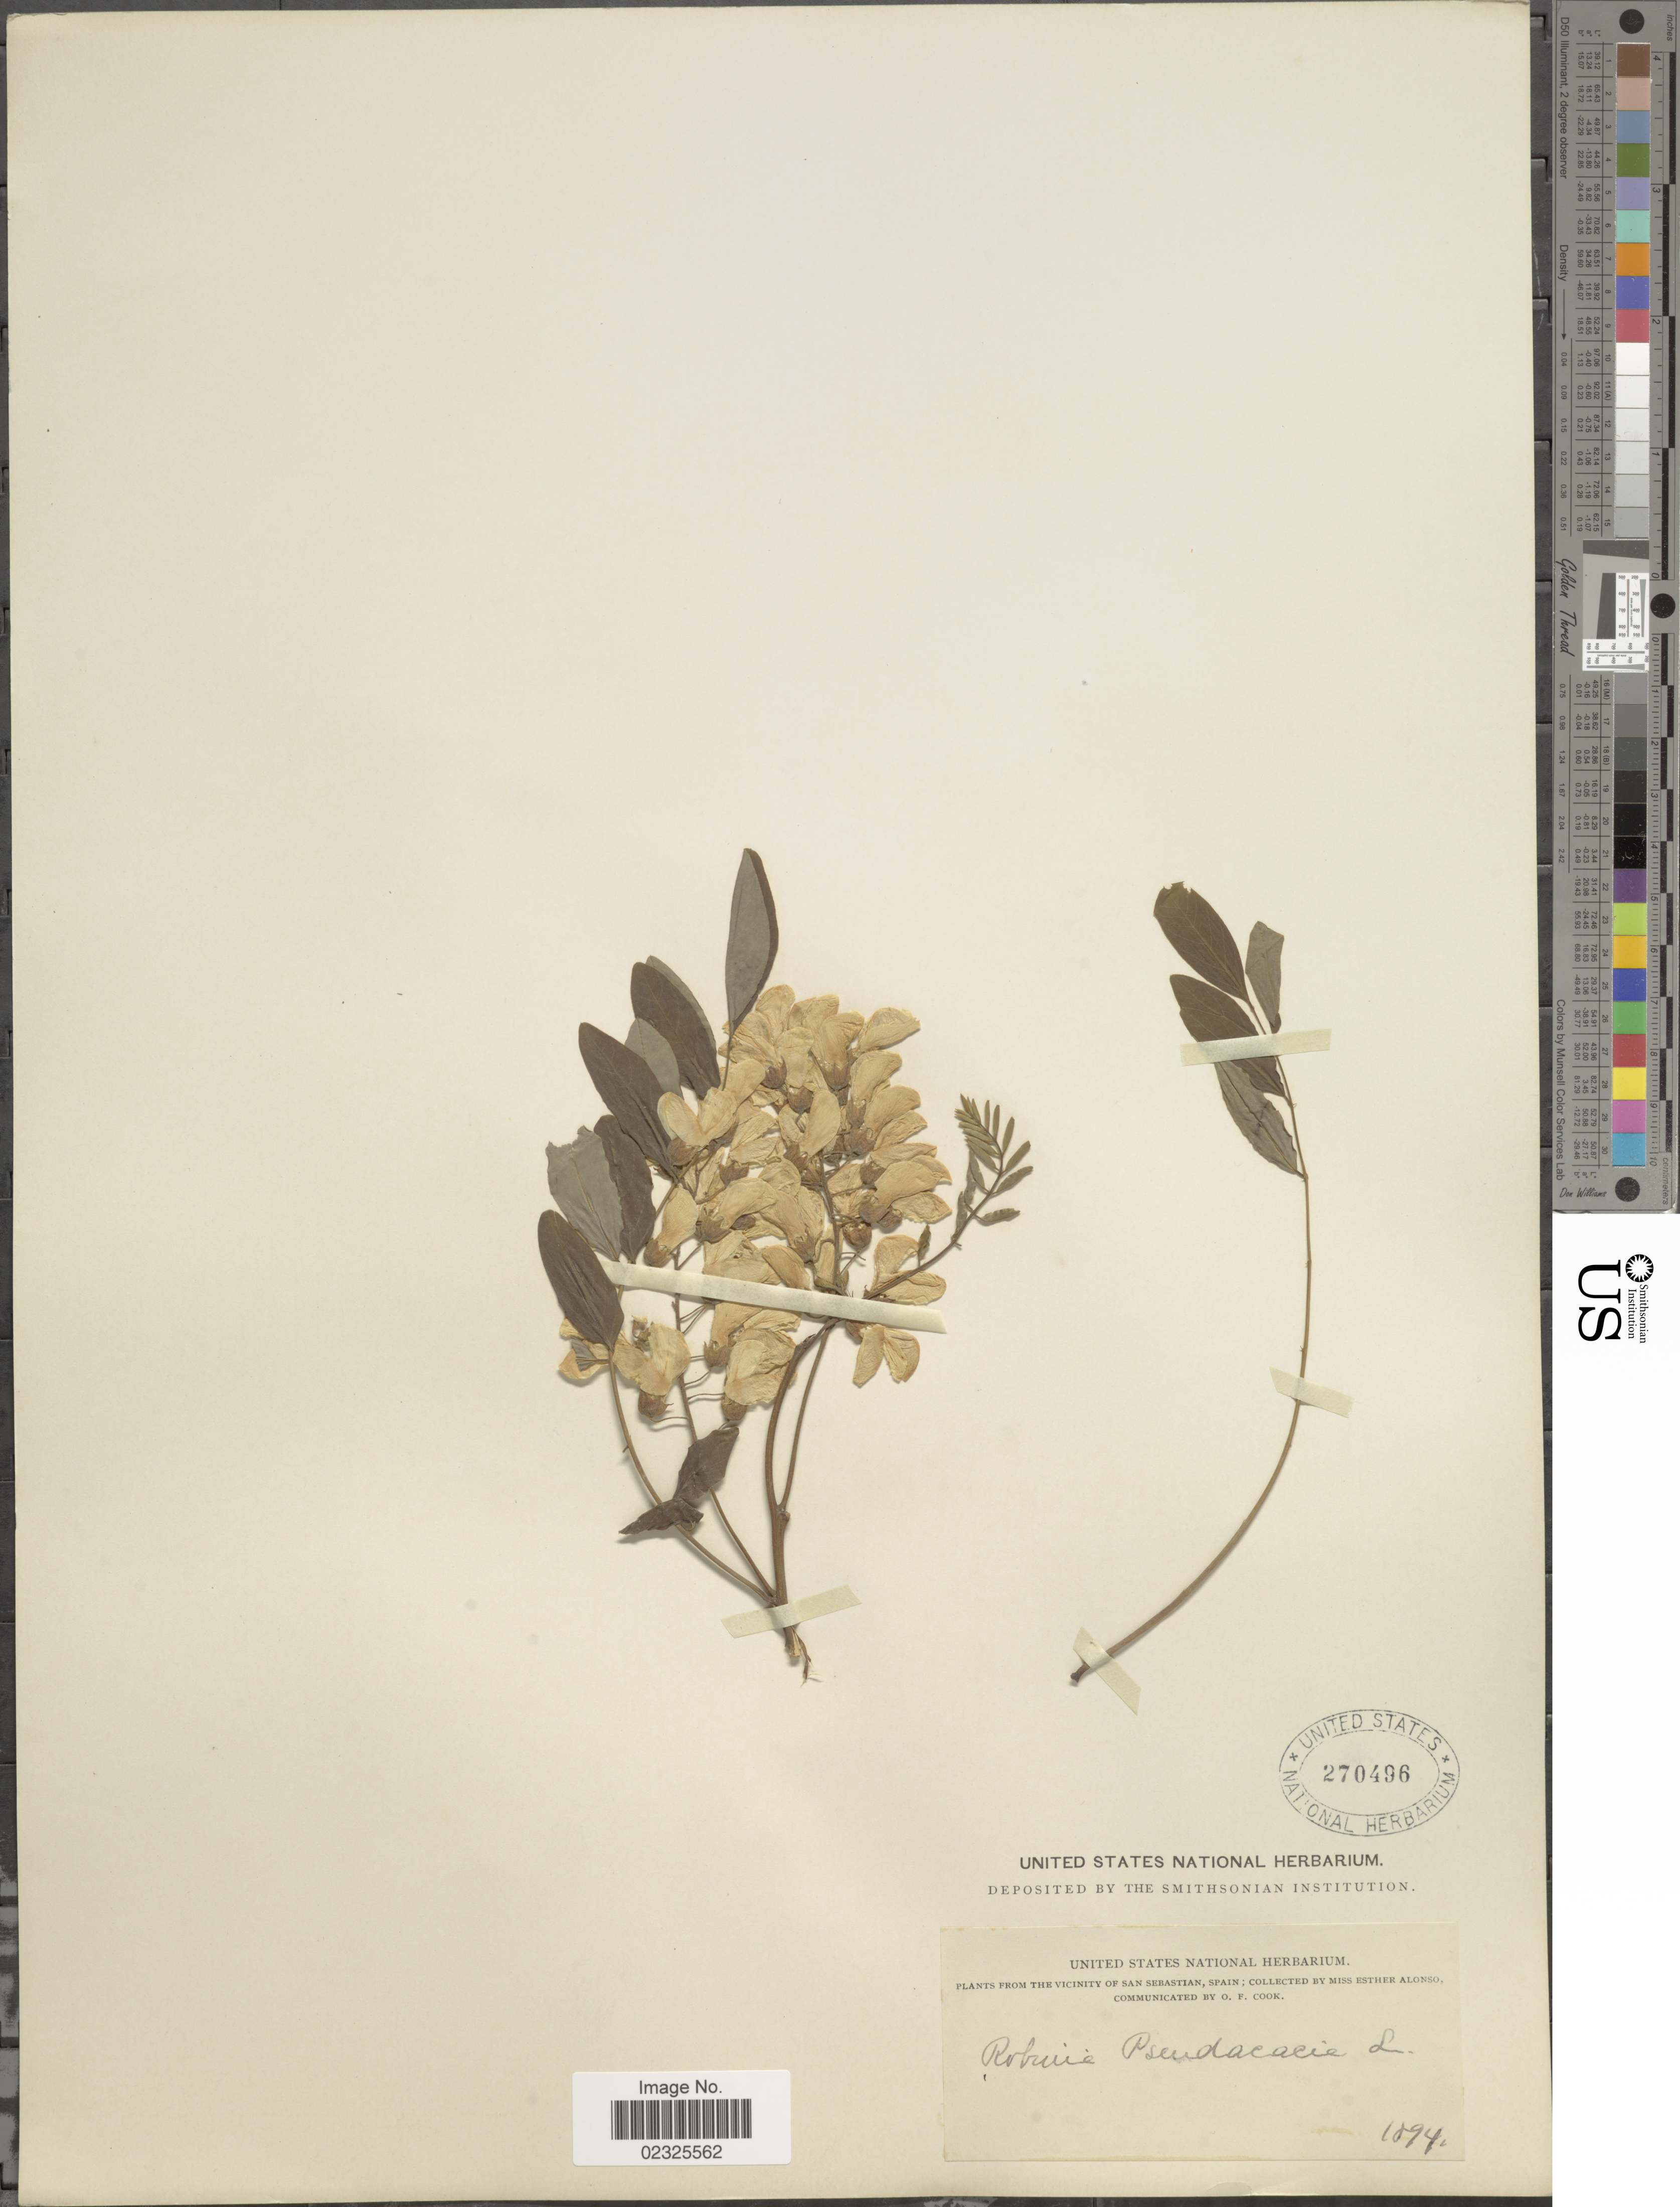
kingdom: Plantae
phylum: Tracheophyta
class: Magnoliopsida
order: Fabales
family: Fabaceae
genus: Robinia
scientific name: Robinia pseudoacacia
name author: L.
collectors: E. Alonso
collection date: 1894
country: Spain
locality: The vicinity of San Sebastian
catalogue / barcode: US 270496